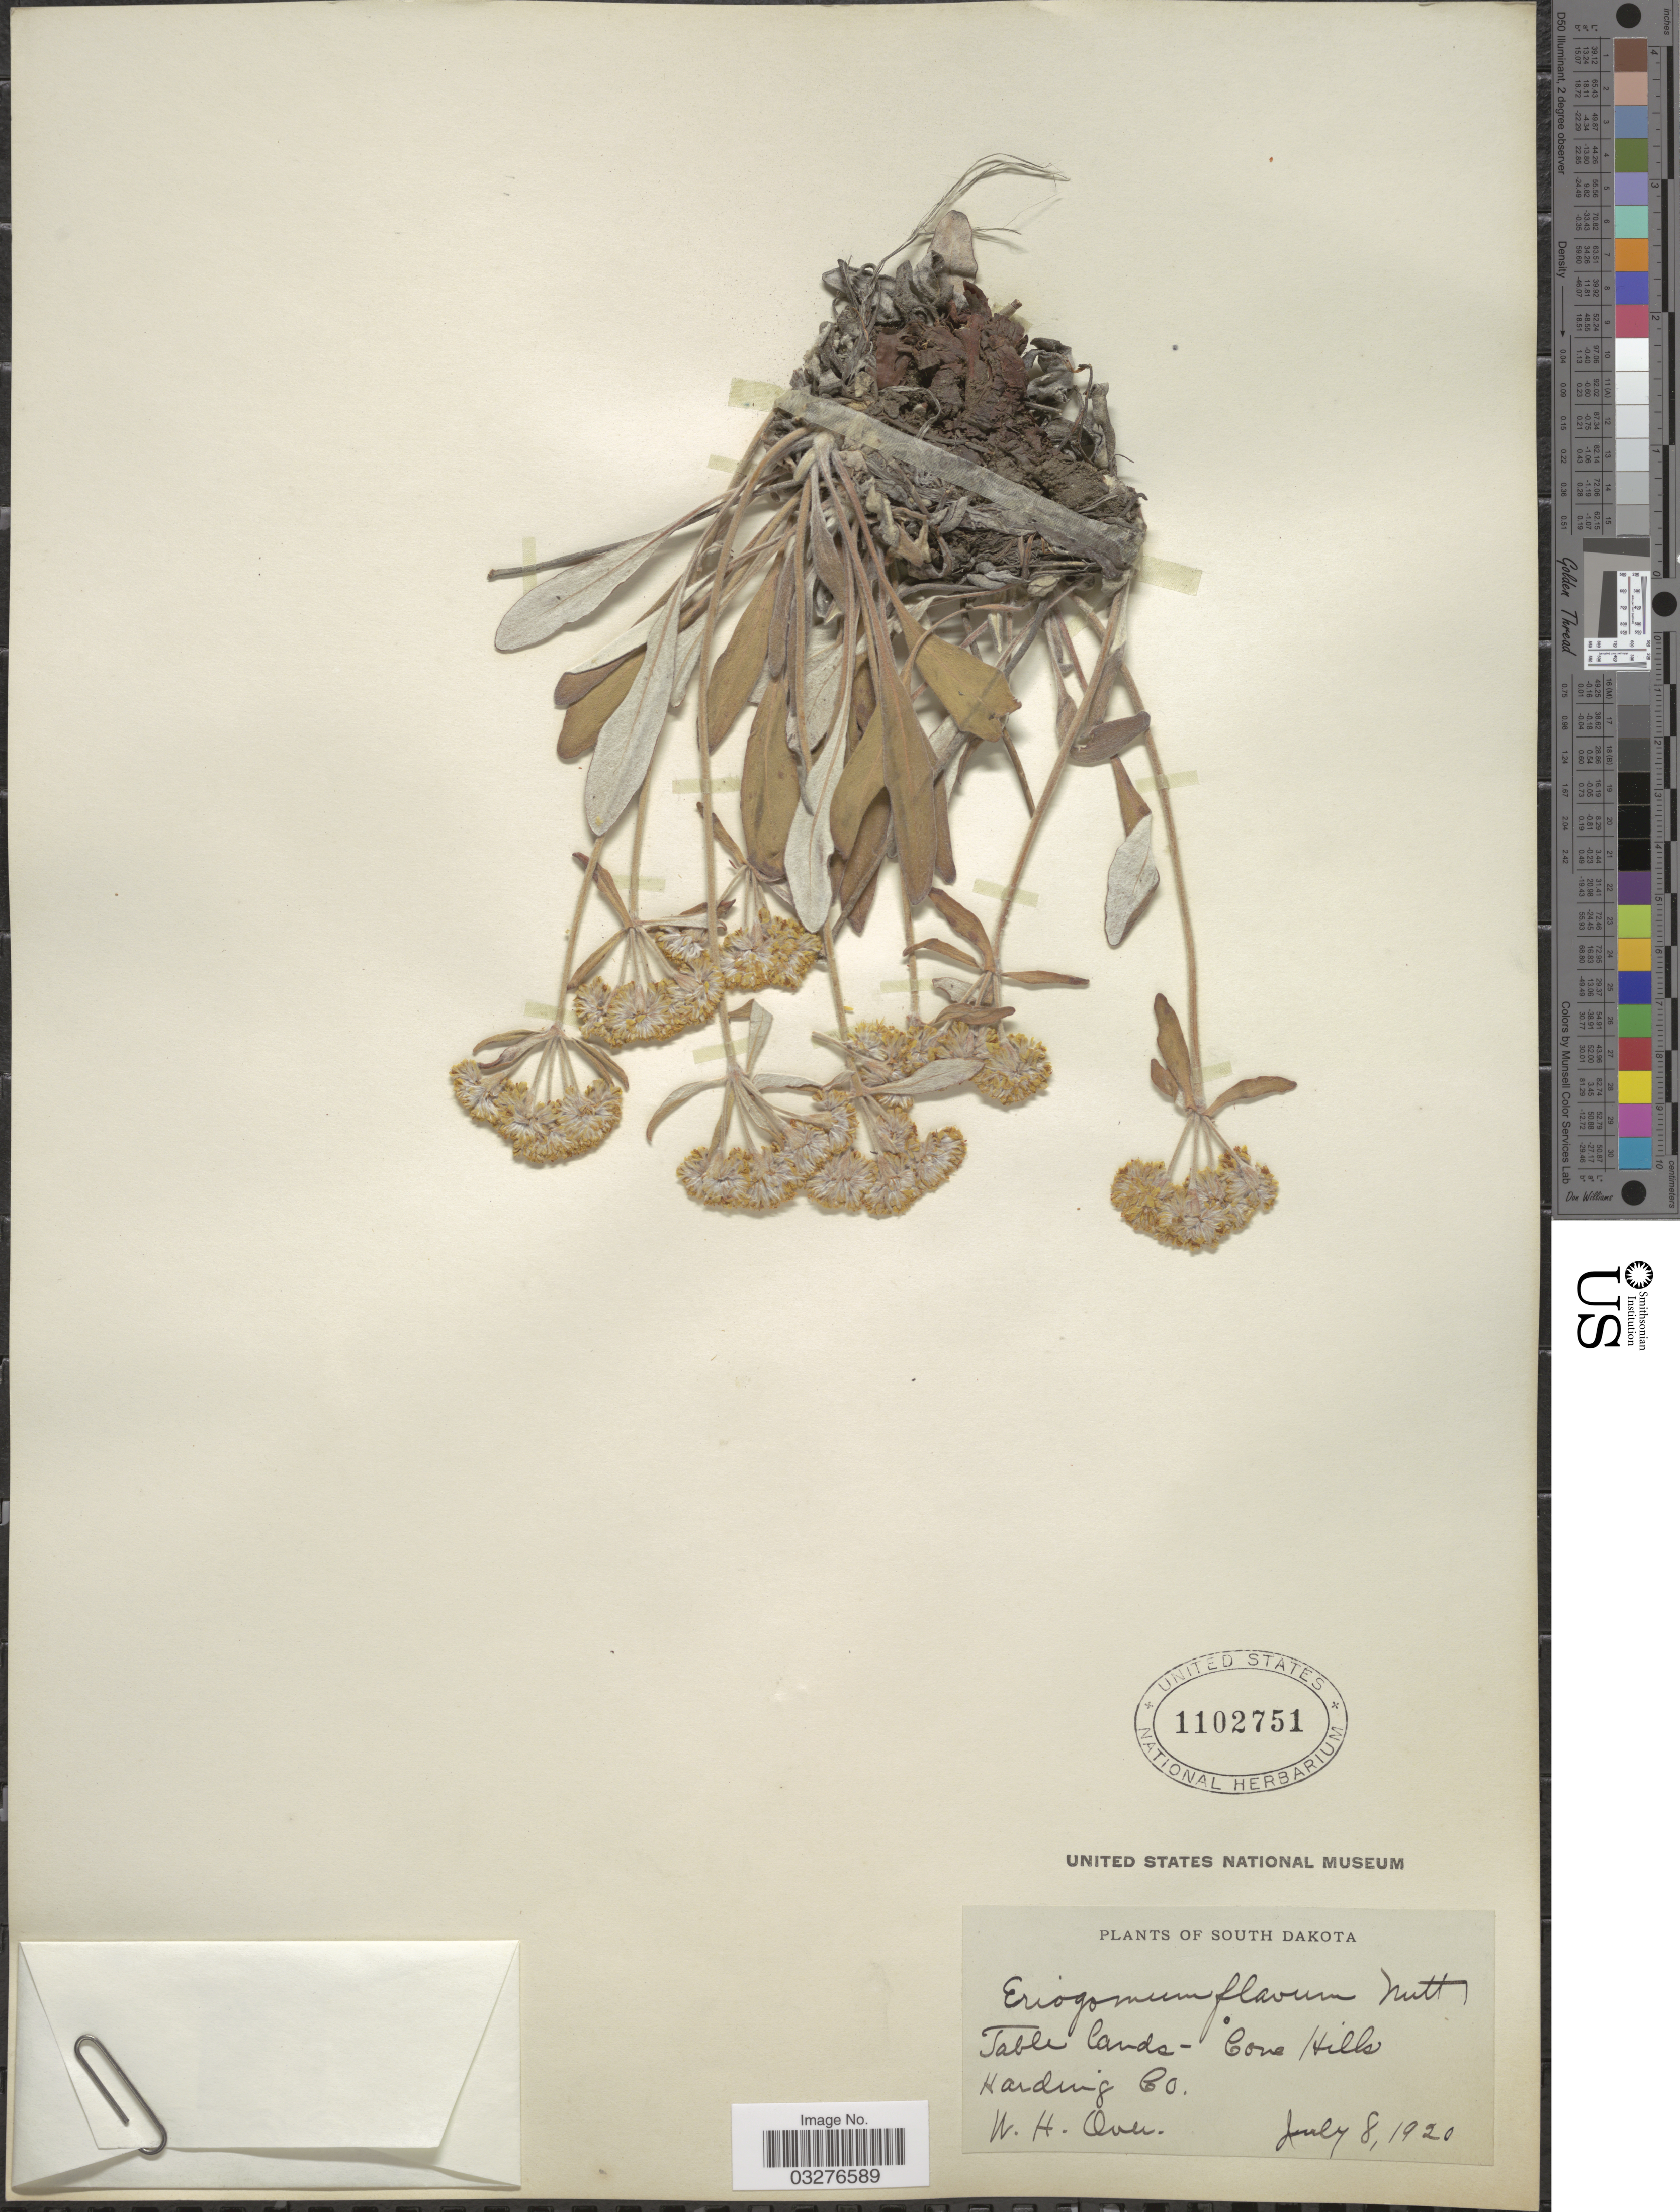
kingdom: Plantae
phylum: Tracheophyta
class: Magnoliopsida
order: Caryophyllales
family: Polygonaceae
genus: Eriogonum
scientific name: Eriogonum flavum var. flavum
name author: Nutt. ex Benth.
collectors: W. Over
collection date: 1920-07-08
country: United States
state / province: South Dakota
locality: Table lands - Cove Hills, Harding Co.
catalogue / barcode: US 1102751